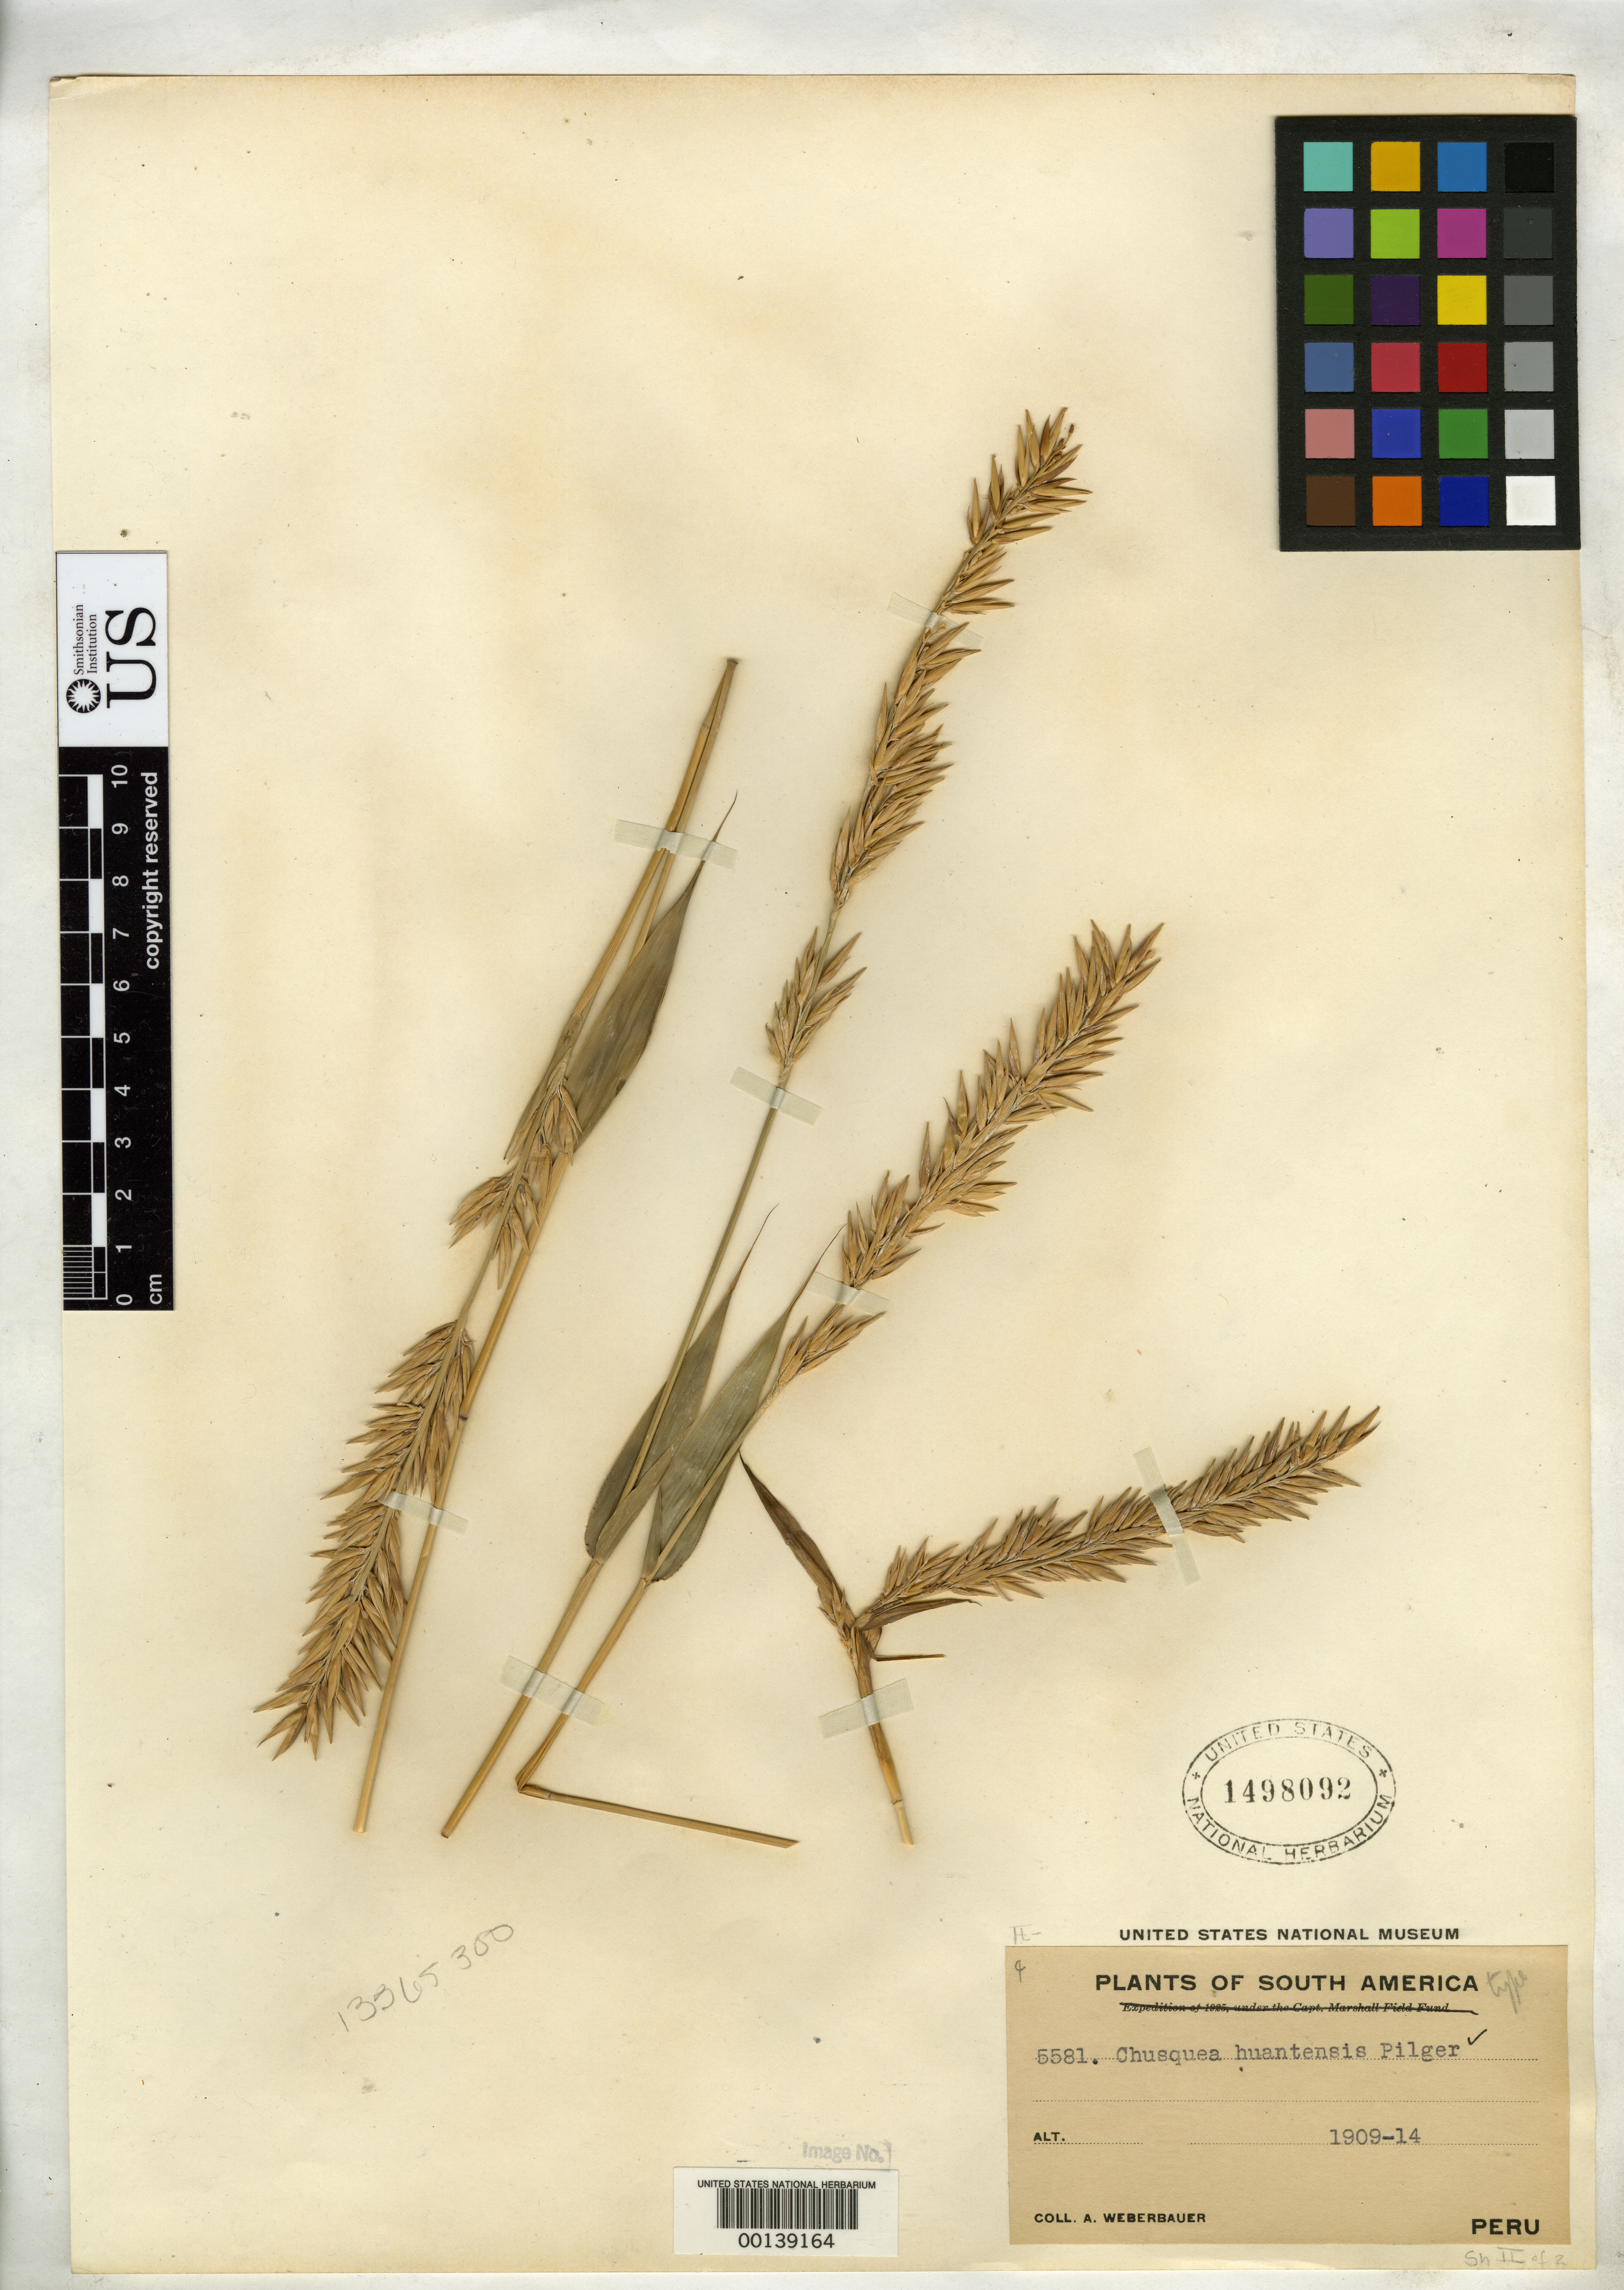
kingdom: Plantae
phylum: Tracheophyta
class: Liliopsida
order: Poales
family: Poaceae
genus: Chusquea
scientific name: Chusquea huantensis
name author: Pilg.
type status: Type Fragment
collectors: A. Weberbauer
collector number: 5581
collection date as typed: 31 May 1910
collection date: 1910-05-31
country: Peru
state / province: Ayacucho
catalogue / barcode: US 1498092